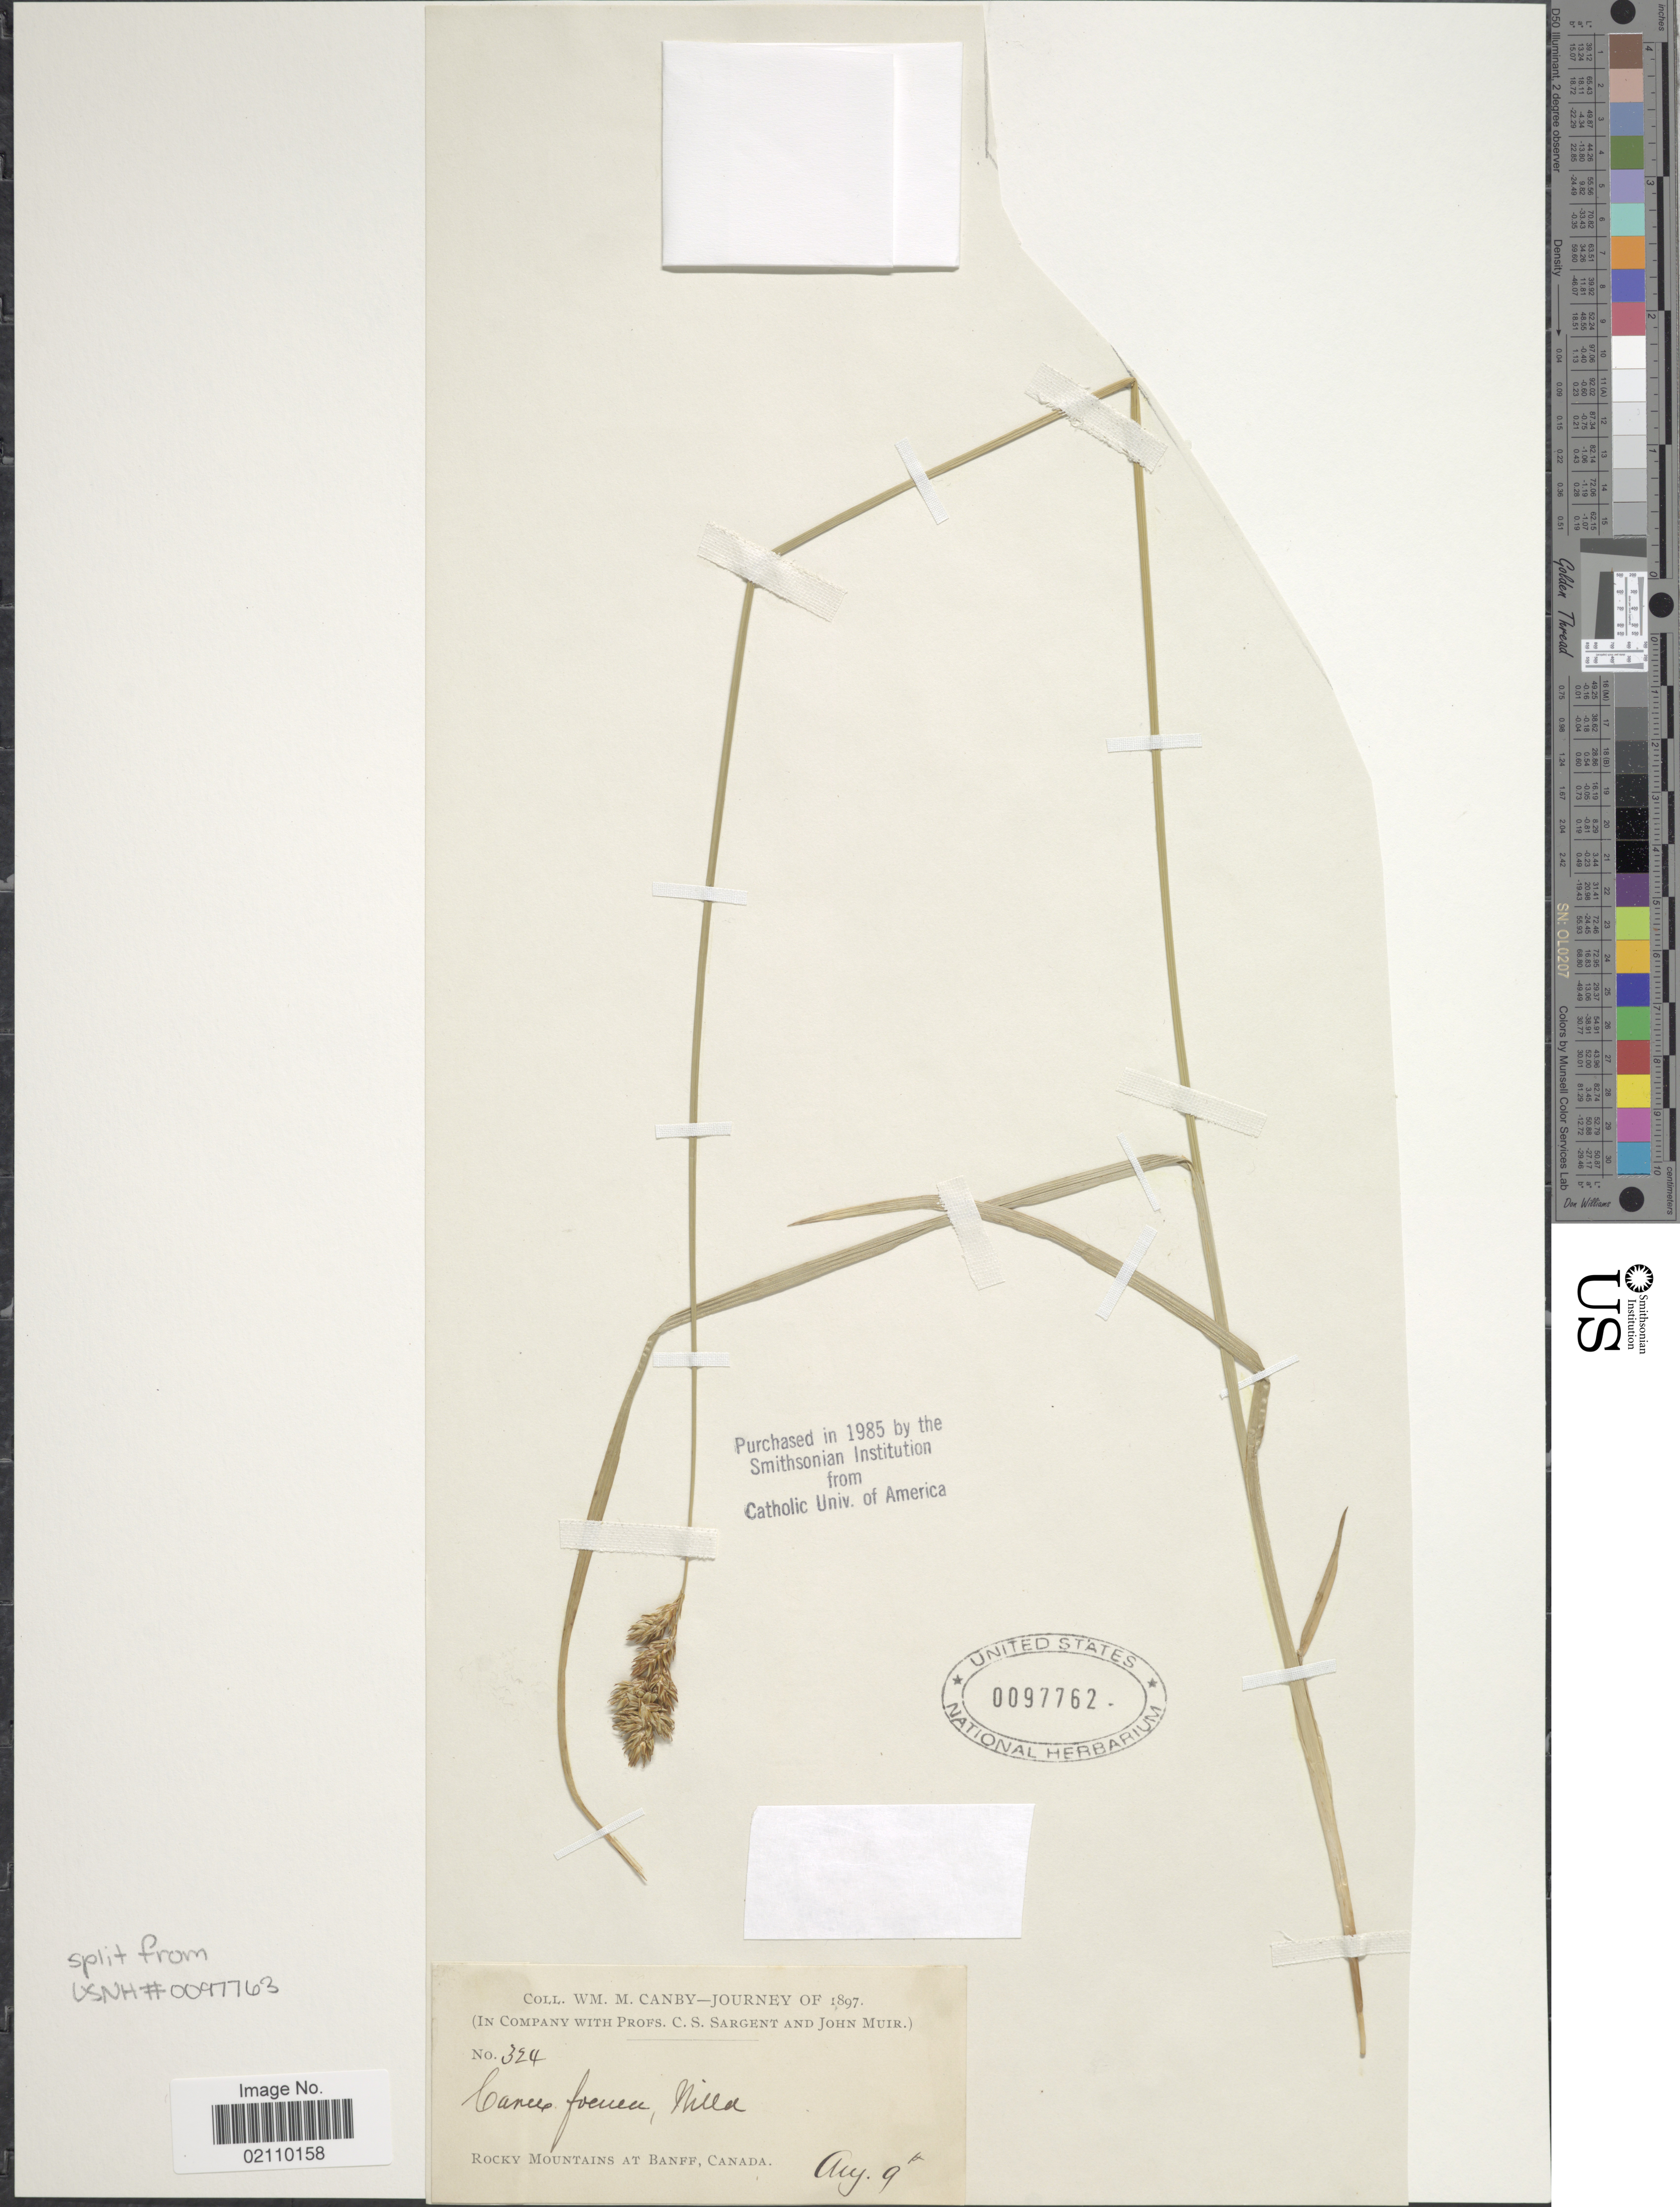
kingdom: Plantae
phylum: Tracheophyta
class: Liliopsida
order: Poales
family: Cyperaceae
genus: Carex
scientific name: Carex foenea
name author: Willd.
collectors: W. M. Canby & J. Muir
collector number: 324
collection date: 1897-08-09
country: Canada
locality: Rocky mountains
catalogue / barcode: US 97762